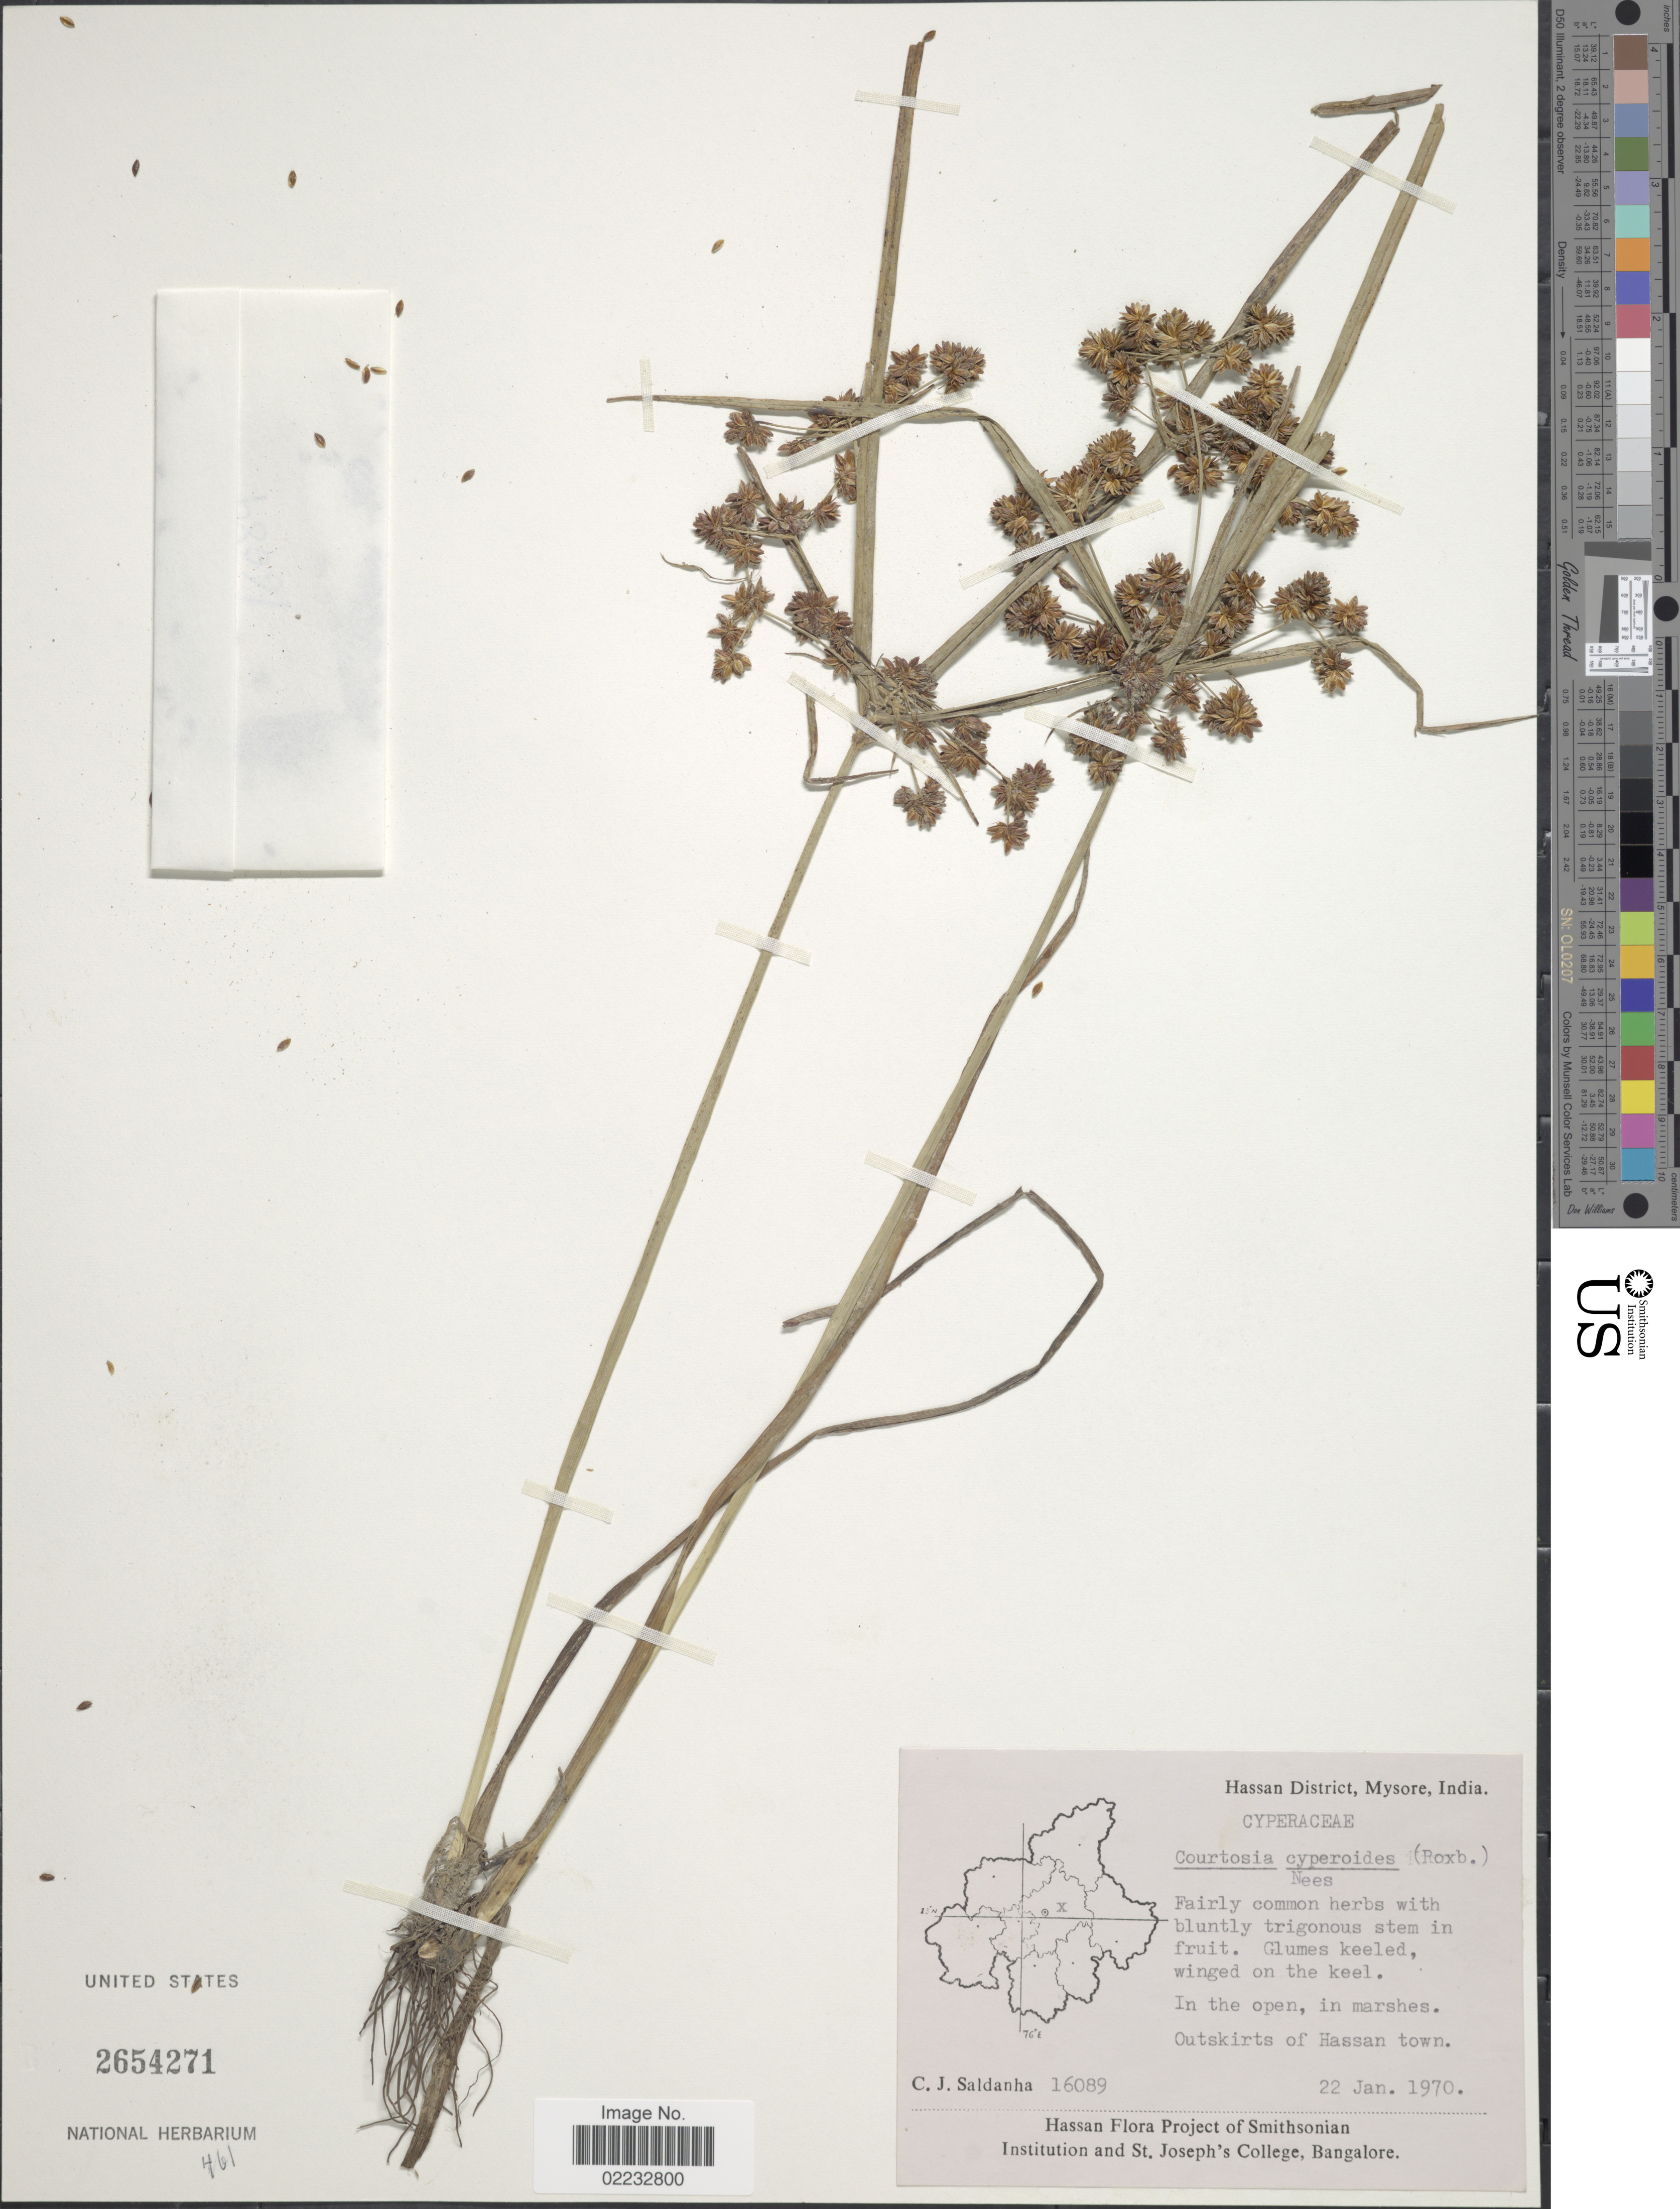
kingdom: Plantae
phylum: Tracheophyta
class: Liliopsida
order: Poales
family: Cyperaceae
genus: Cyperus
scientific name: Cyperus pseudokyllingioides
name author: Kük.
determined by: Strong, M. T., (US), Smithsonian Institution - National Museum of Natural History (UNITED STATES)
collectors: C. J. Saldanha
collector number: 16089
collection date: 1970-01-22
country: India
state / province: Karnataka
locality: Hassan District, Mysore, in the open, in marshes, Outskirts of Hassan town.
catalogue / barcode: US 2654271